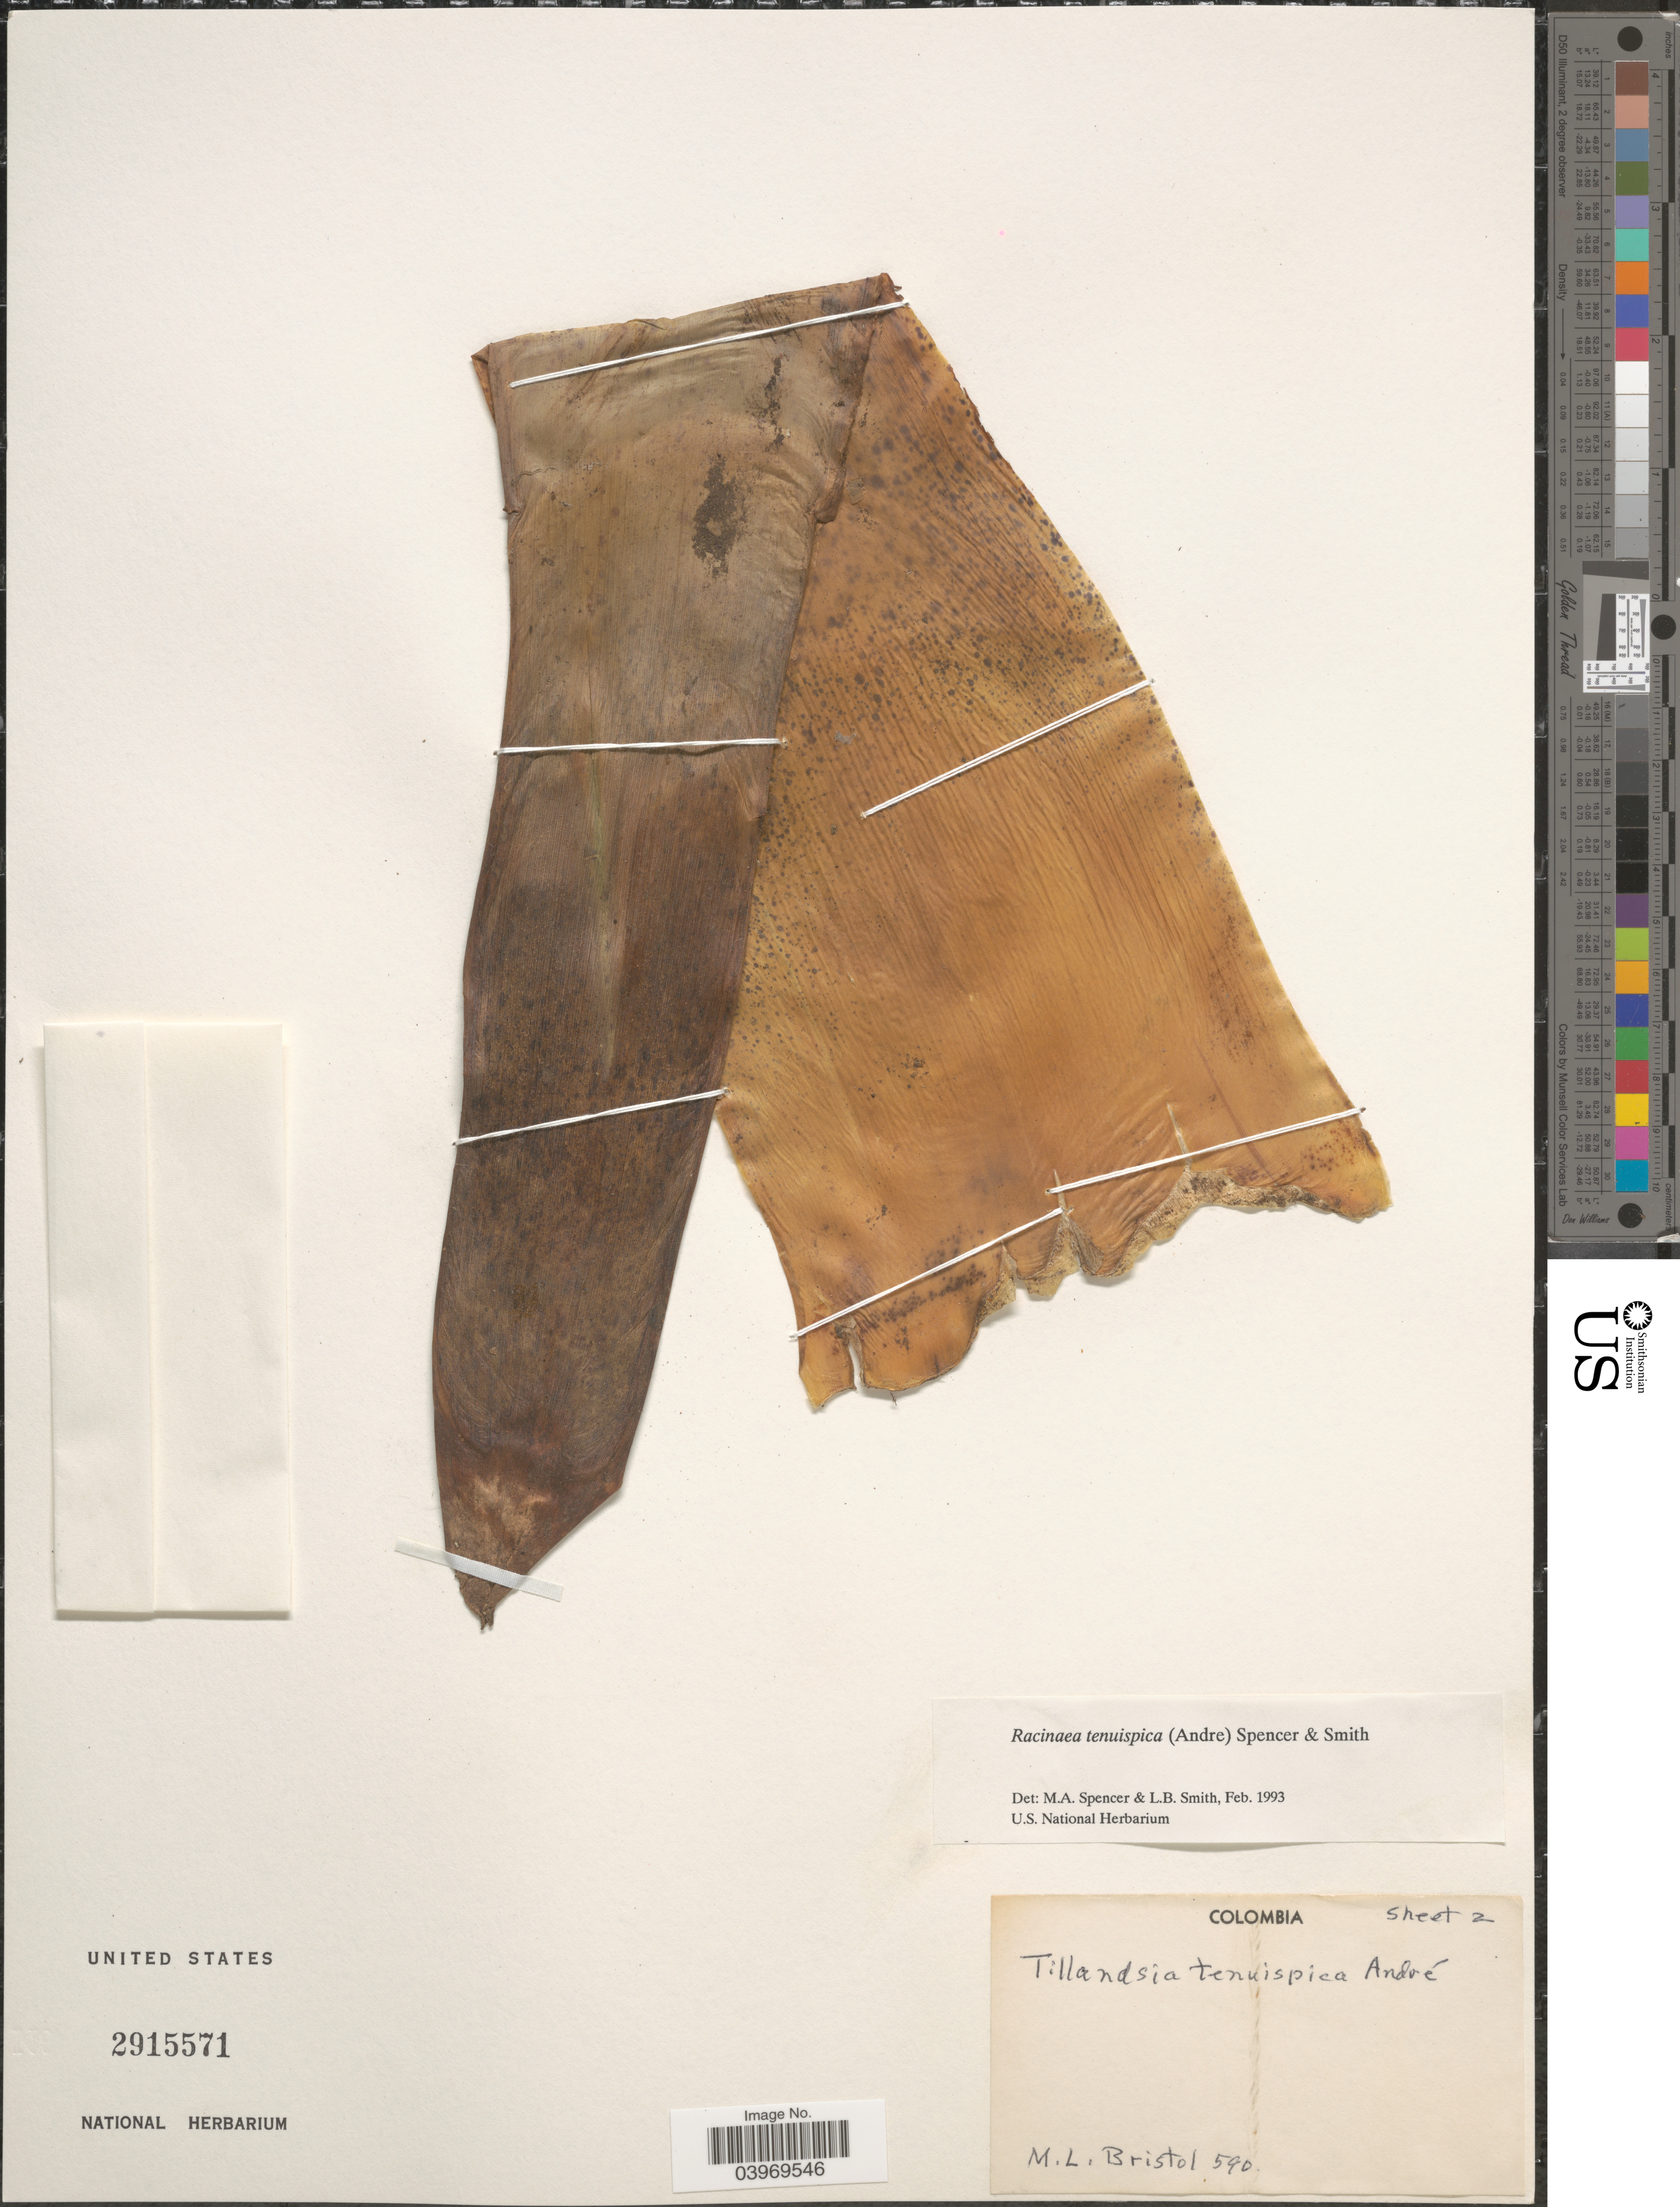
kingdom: Plantae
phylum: Tracheophyta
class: Liliopsida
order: Poales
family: Bromeliaceae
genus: Racinaea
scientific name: Racinaea tenuispica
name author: (André) M.A. Spencer & L.B. Sm.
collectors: M. L. Bristol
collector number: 590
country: Colombia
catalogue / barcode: US 2915571